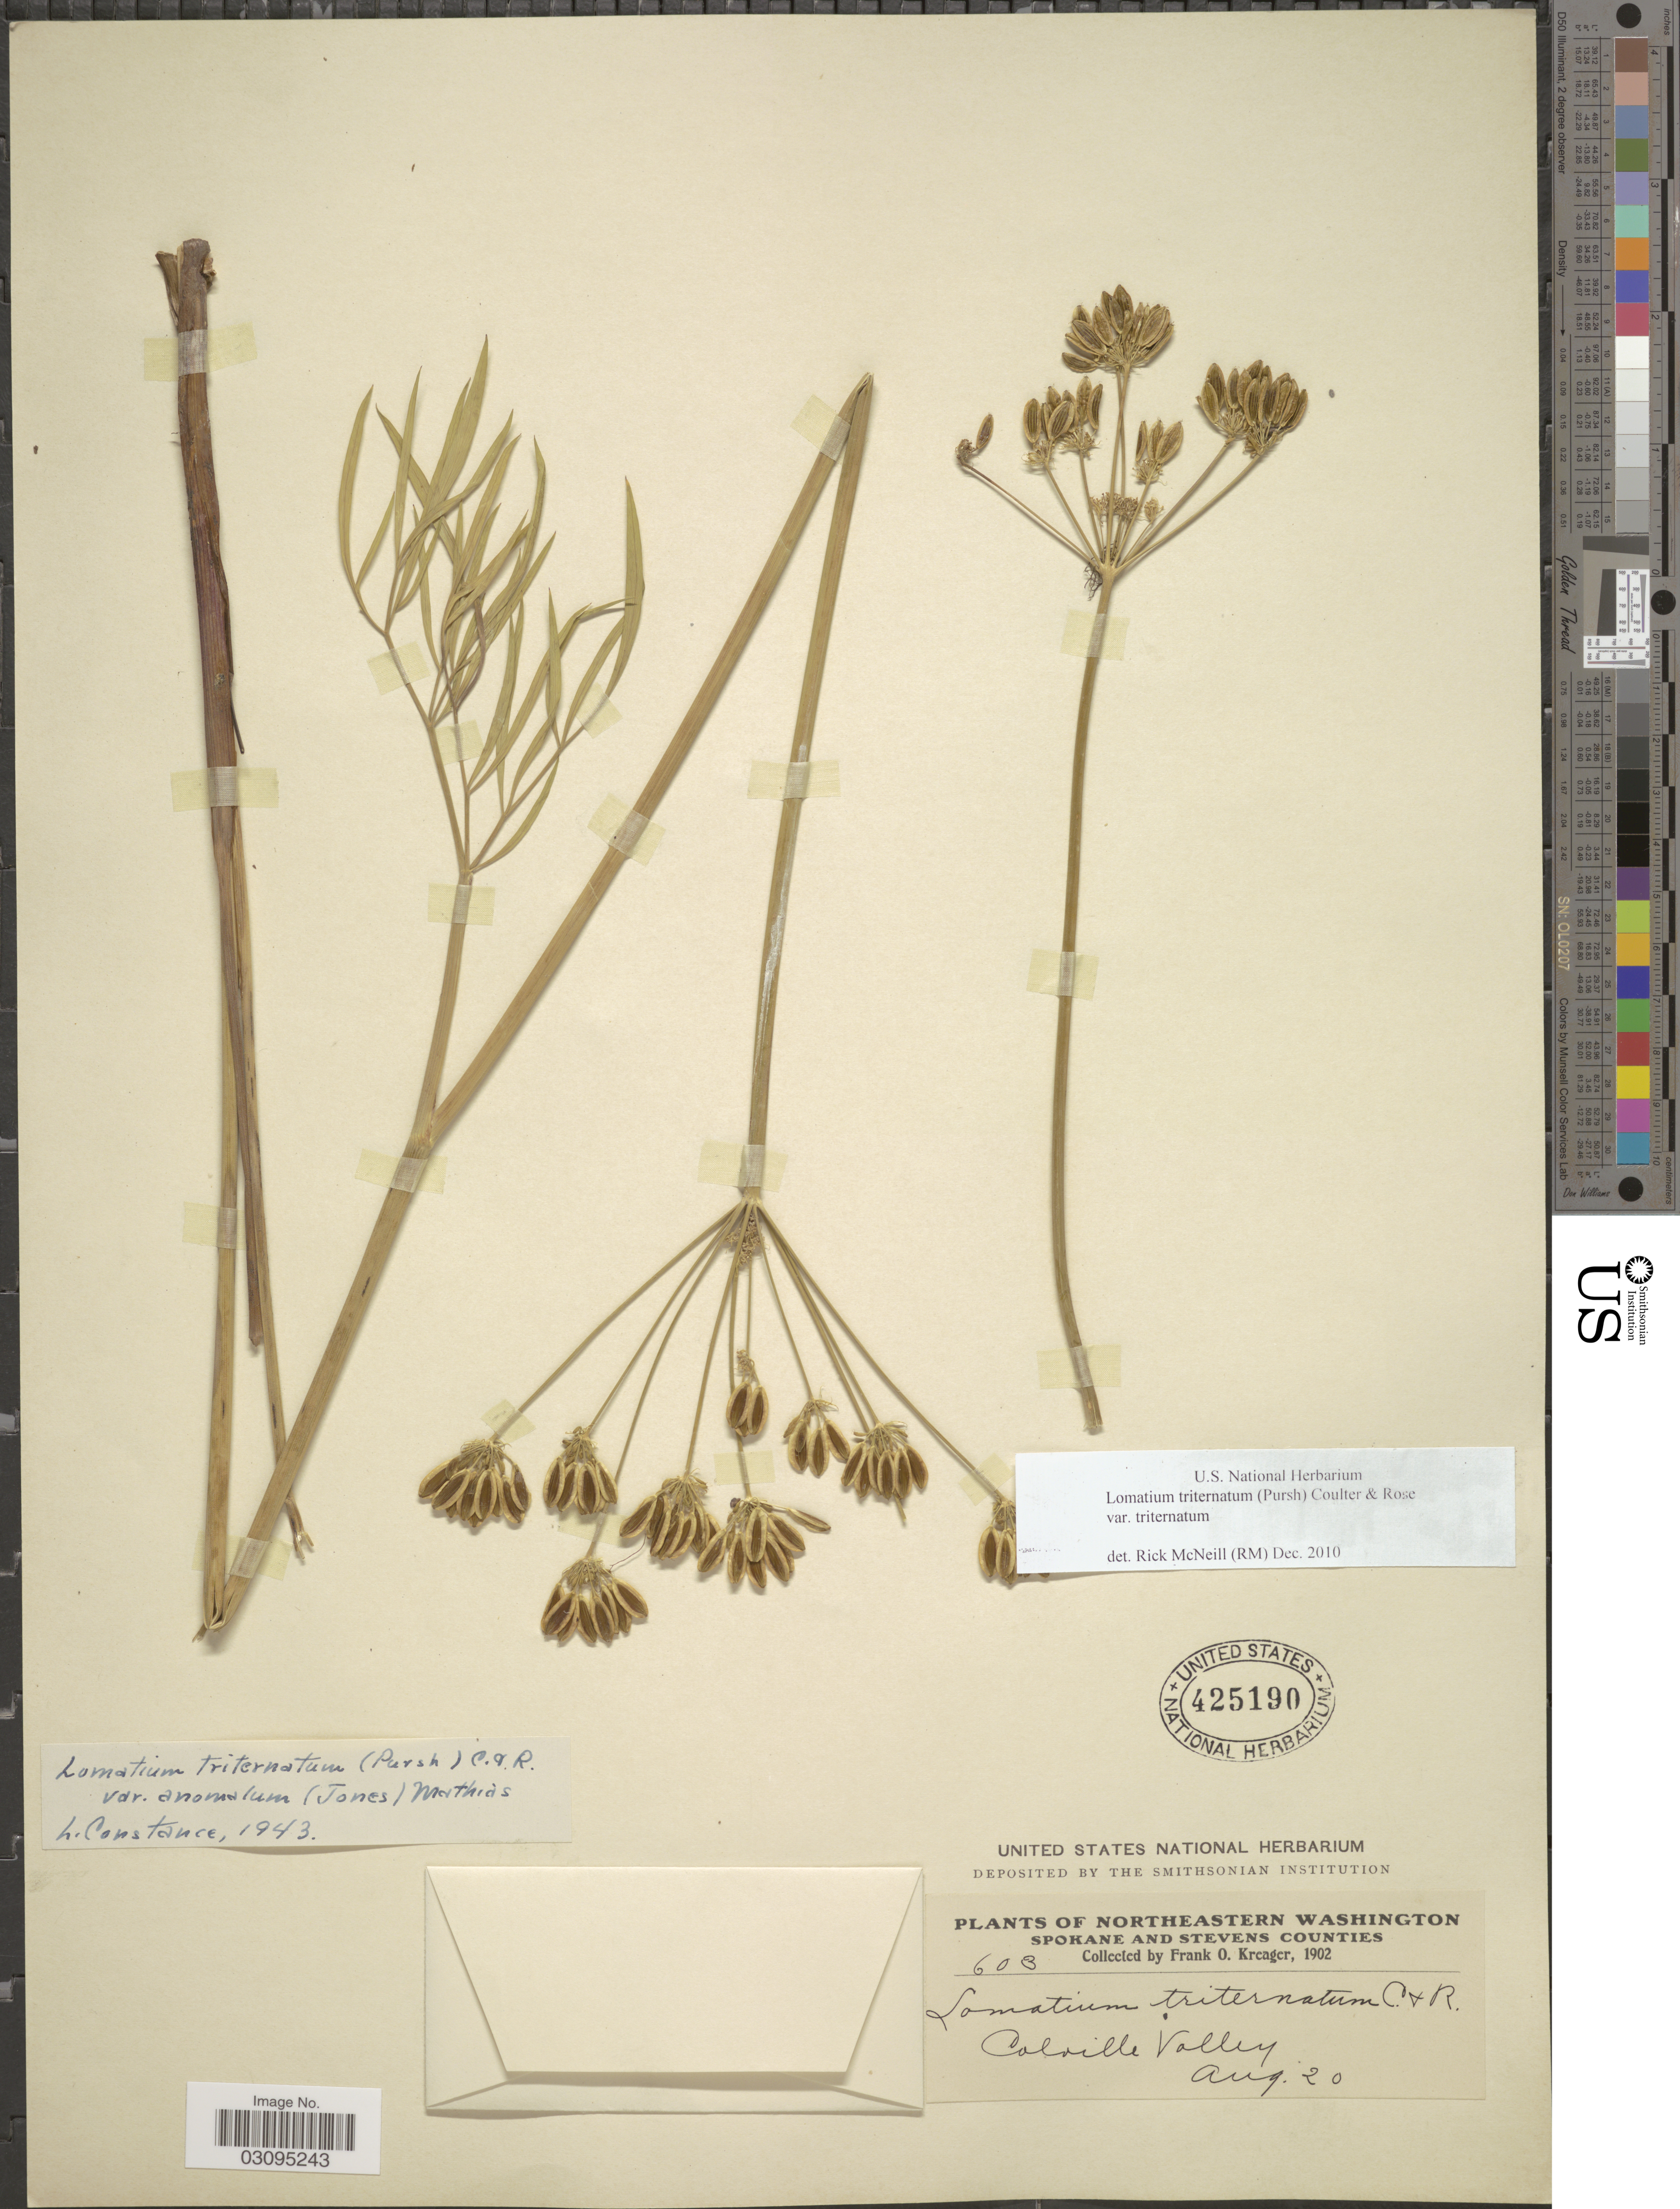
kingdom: Plantae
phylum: Tracheophyta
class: Magnoliopsida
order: Apiales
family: Apiaceae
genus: Lomatium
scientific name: Lomatium triternatum var. triternatum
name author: (Pursh) J.M. Coult. & Rose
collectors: F. Kreager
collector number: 603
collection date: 1902-08-20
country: United States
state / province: Washington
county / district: Spokane / Stevens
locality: Northeastern Washington Spokane and Stevens Counties, Colville Valley.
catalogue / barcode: US 425190